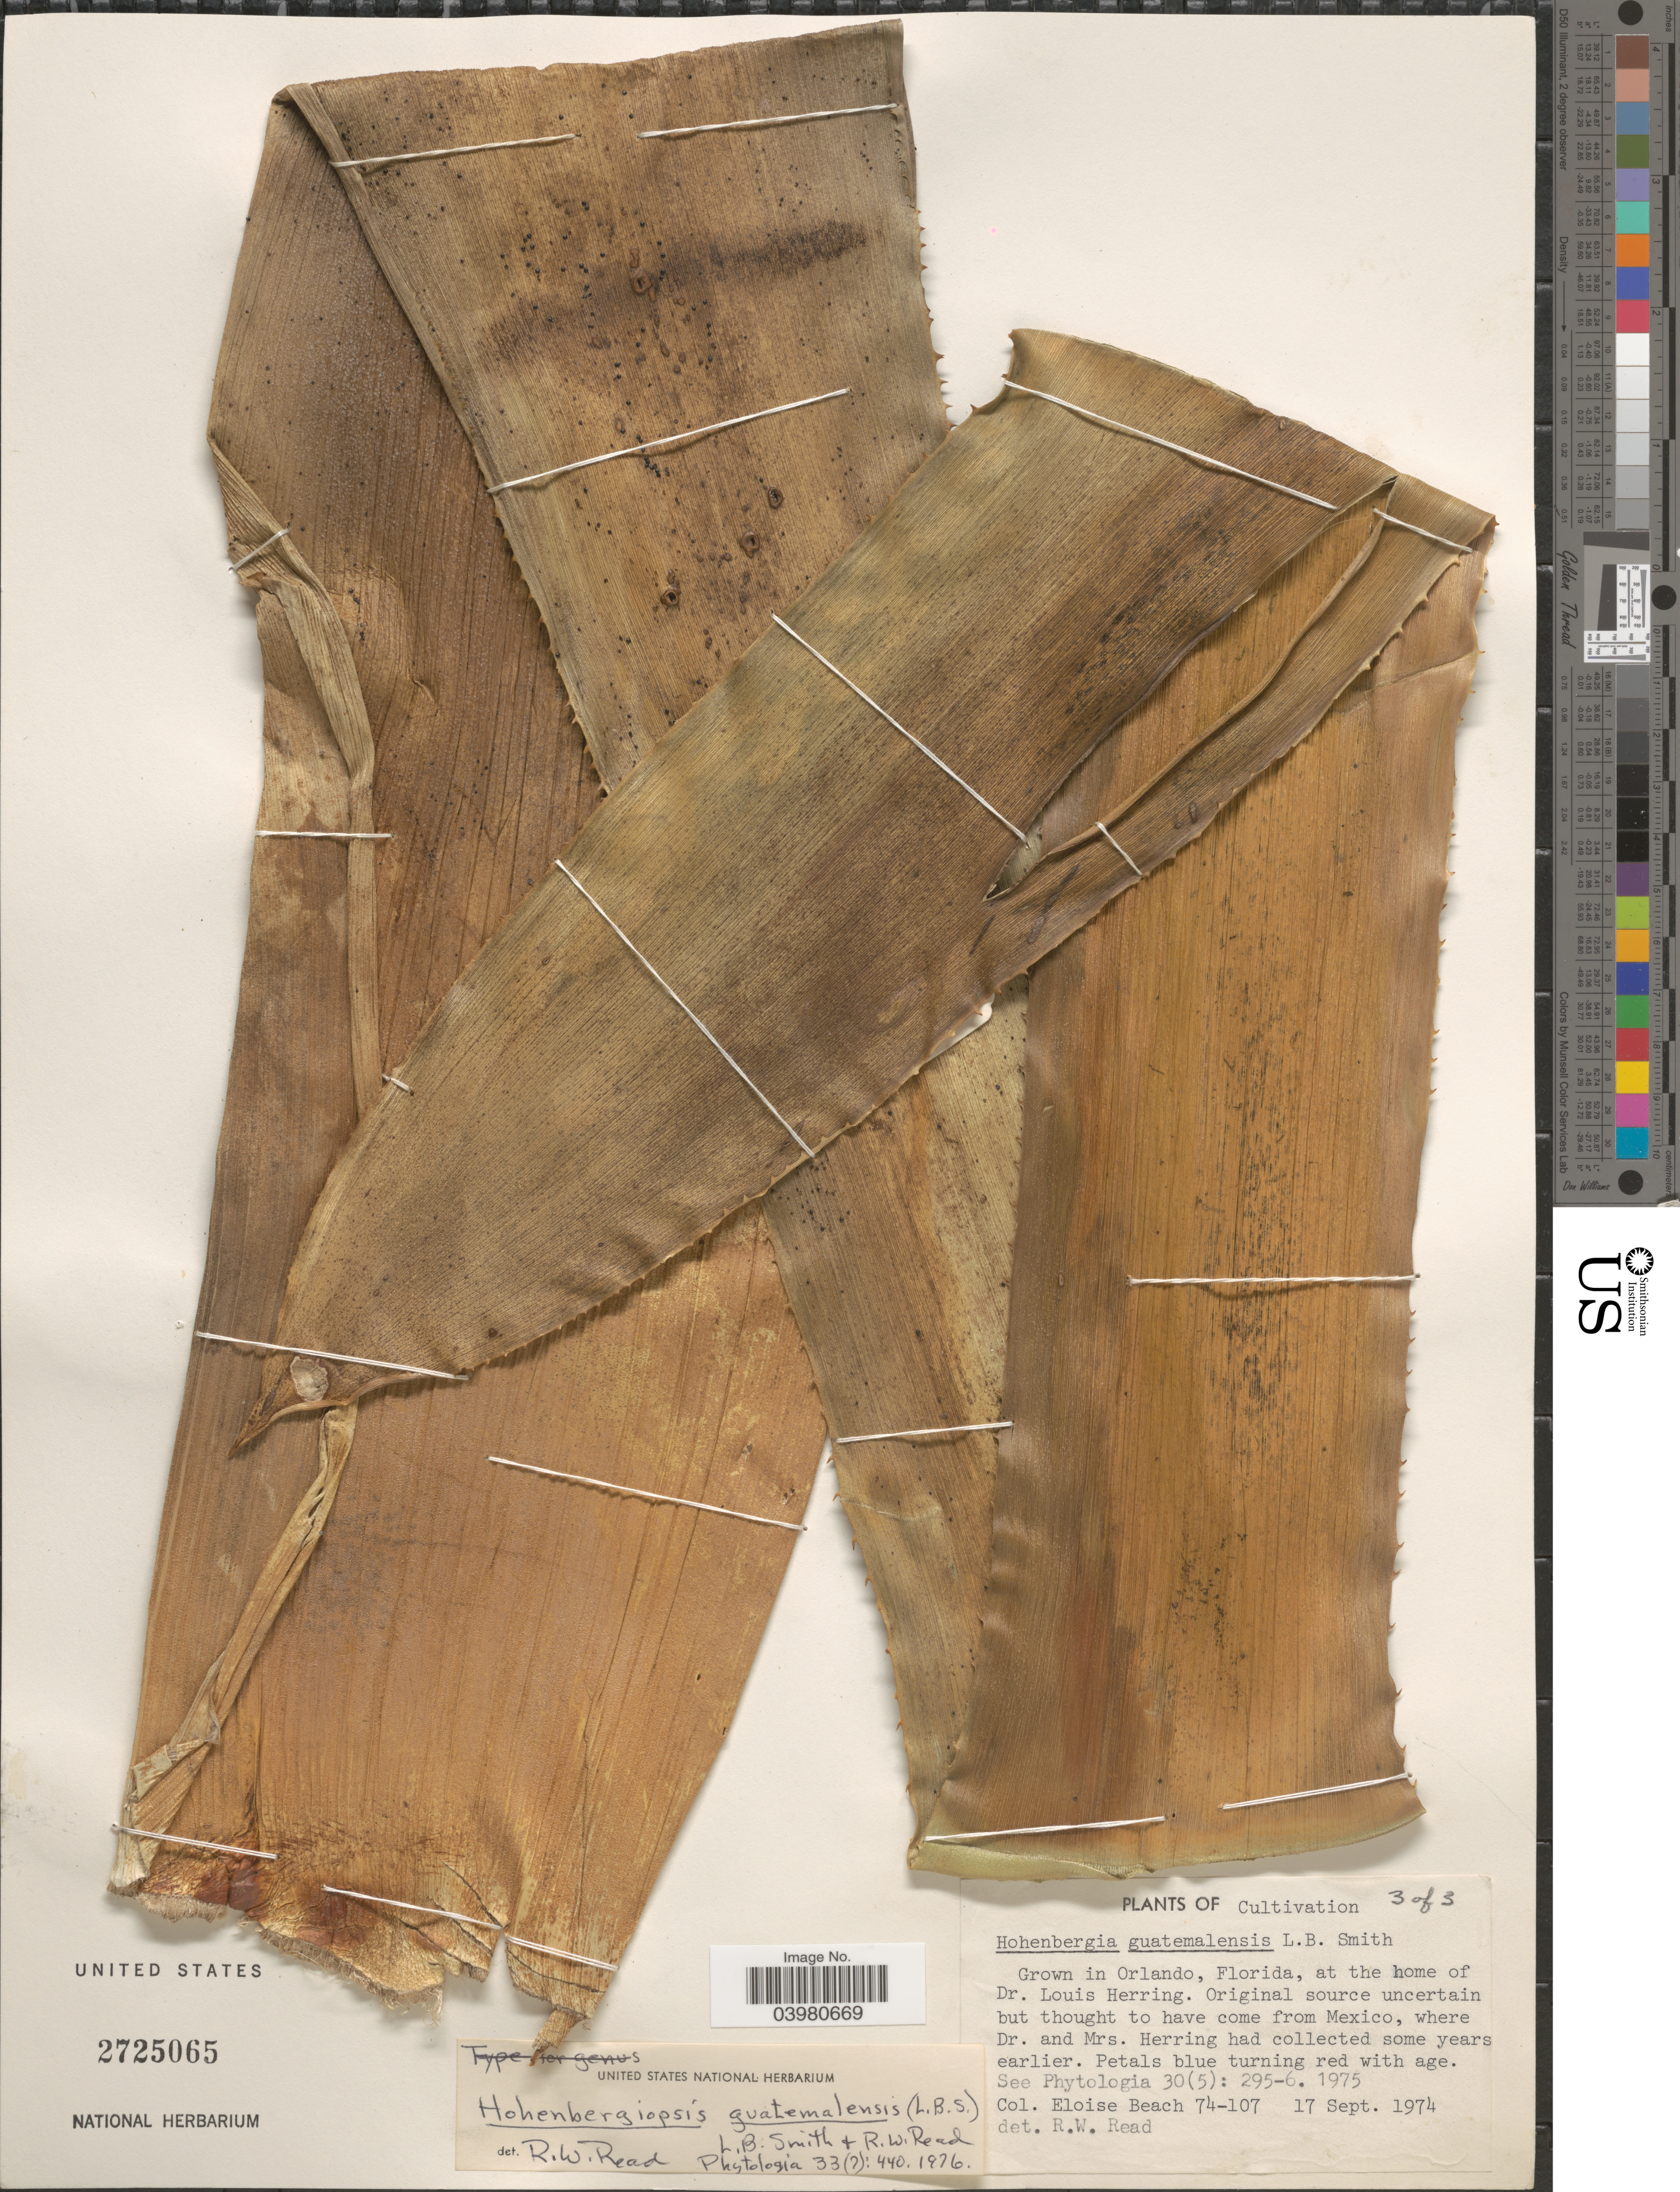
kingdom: Plantae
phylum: Tracheophyta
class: Liliopsida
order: Poales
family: Bromeliaceae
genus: Hohenbergiopsis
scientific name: Hohenbergiopsis guatemalensis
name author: (L.B. Sm.) L.B. Sm. & Read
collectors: E. Beach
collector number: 74-107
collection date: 1974-09-17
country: United States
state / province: Florida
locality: Orlando, at the home of Dr. Louis Herring.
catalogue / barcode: US 2725065